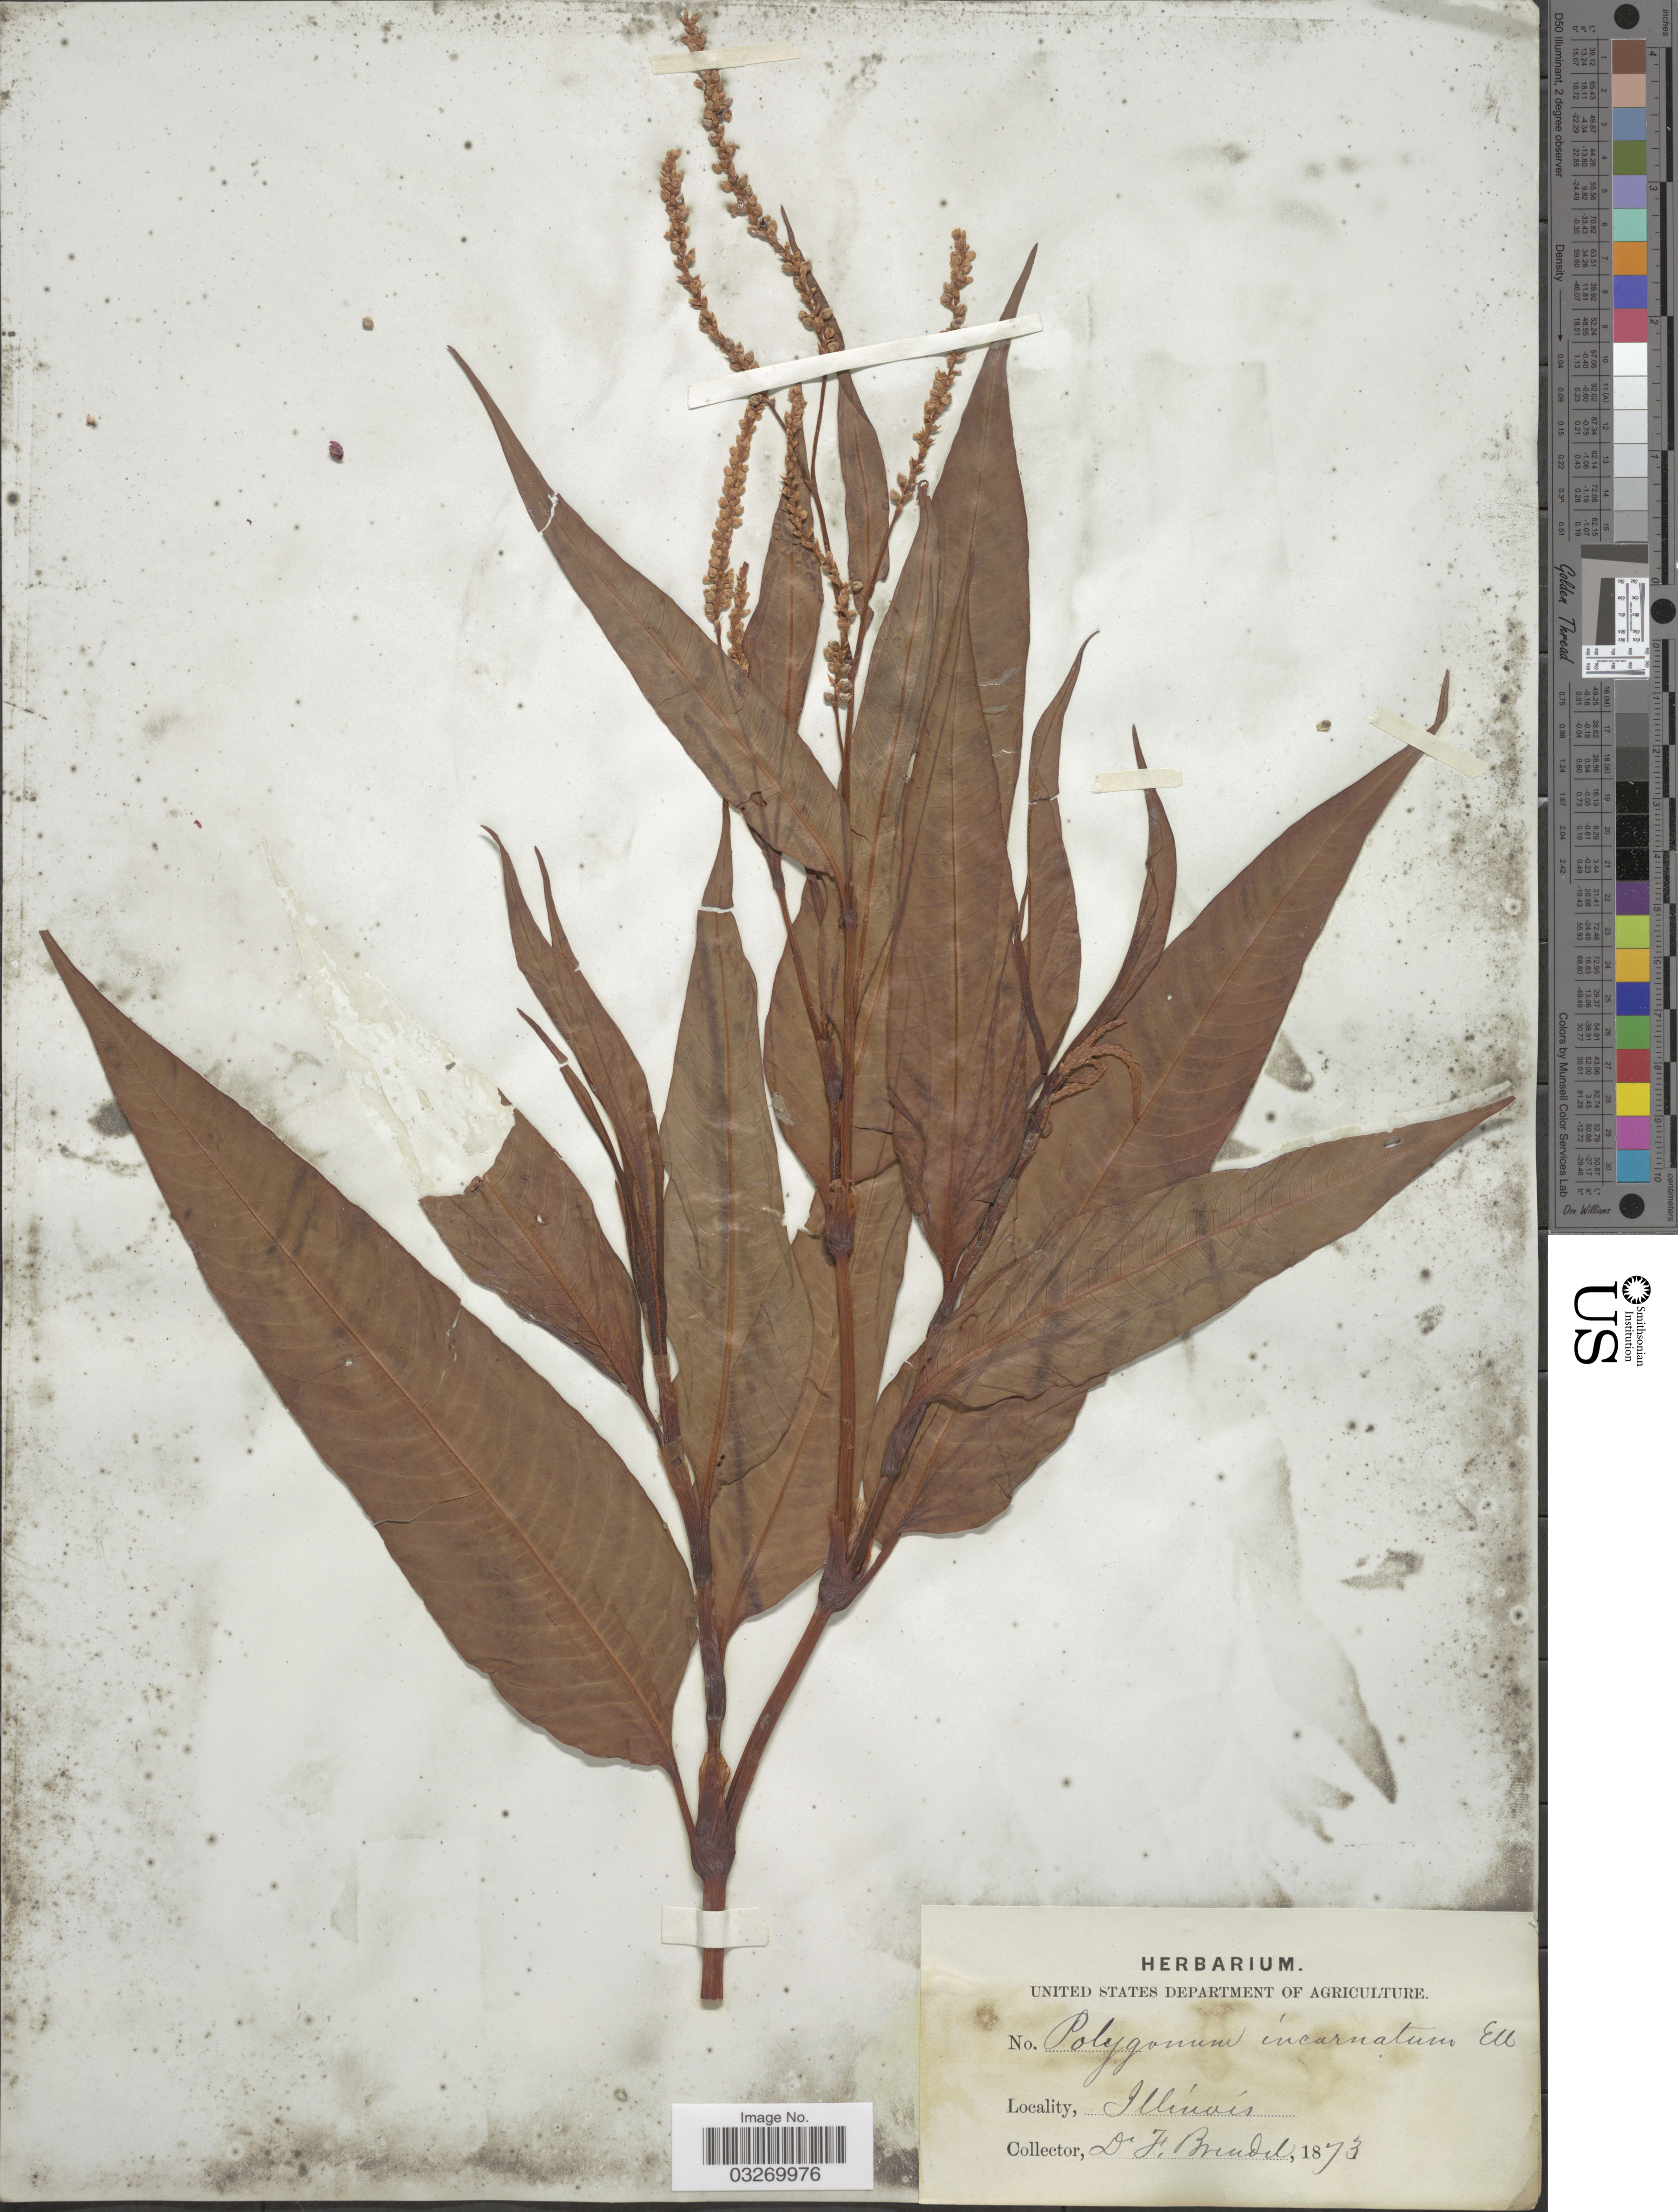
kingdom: Plantae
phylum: Tracheophyta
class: Magnoliopsida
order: Caryophyllales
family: Polygonaceae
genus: Persicaria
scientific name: Persicaria lapathifolia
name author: (L.) Delarbre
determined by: Atha, D. E.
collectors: J. Brendel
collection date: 1873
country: United States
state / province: Illinois